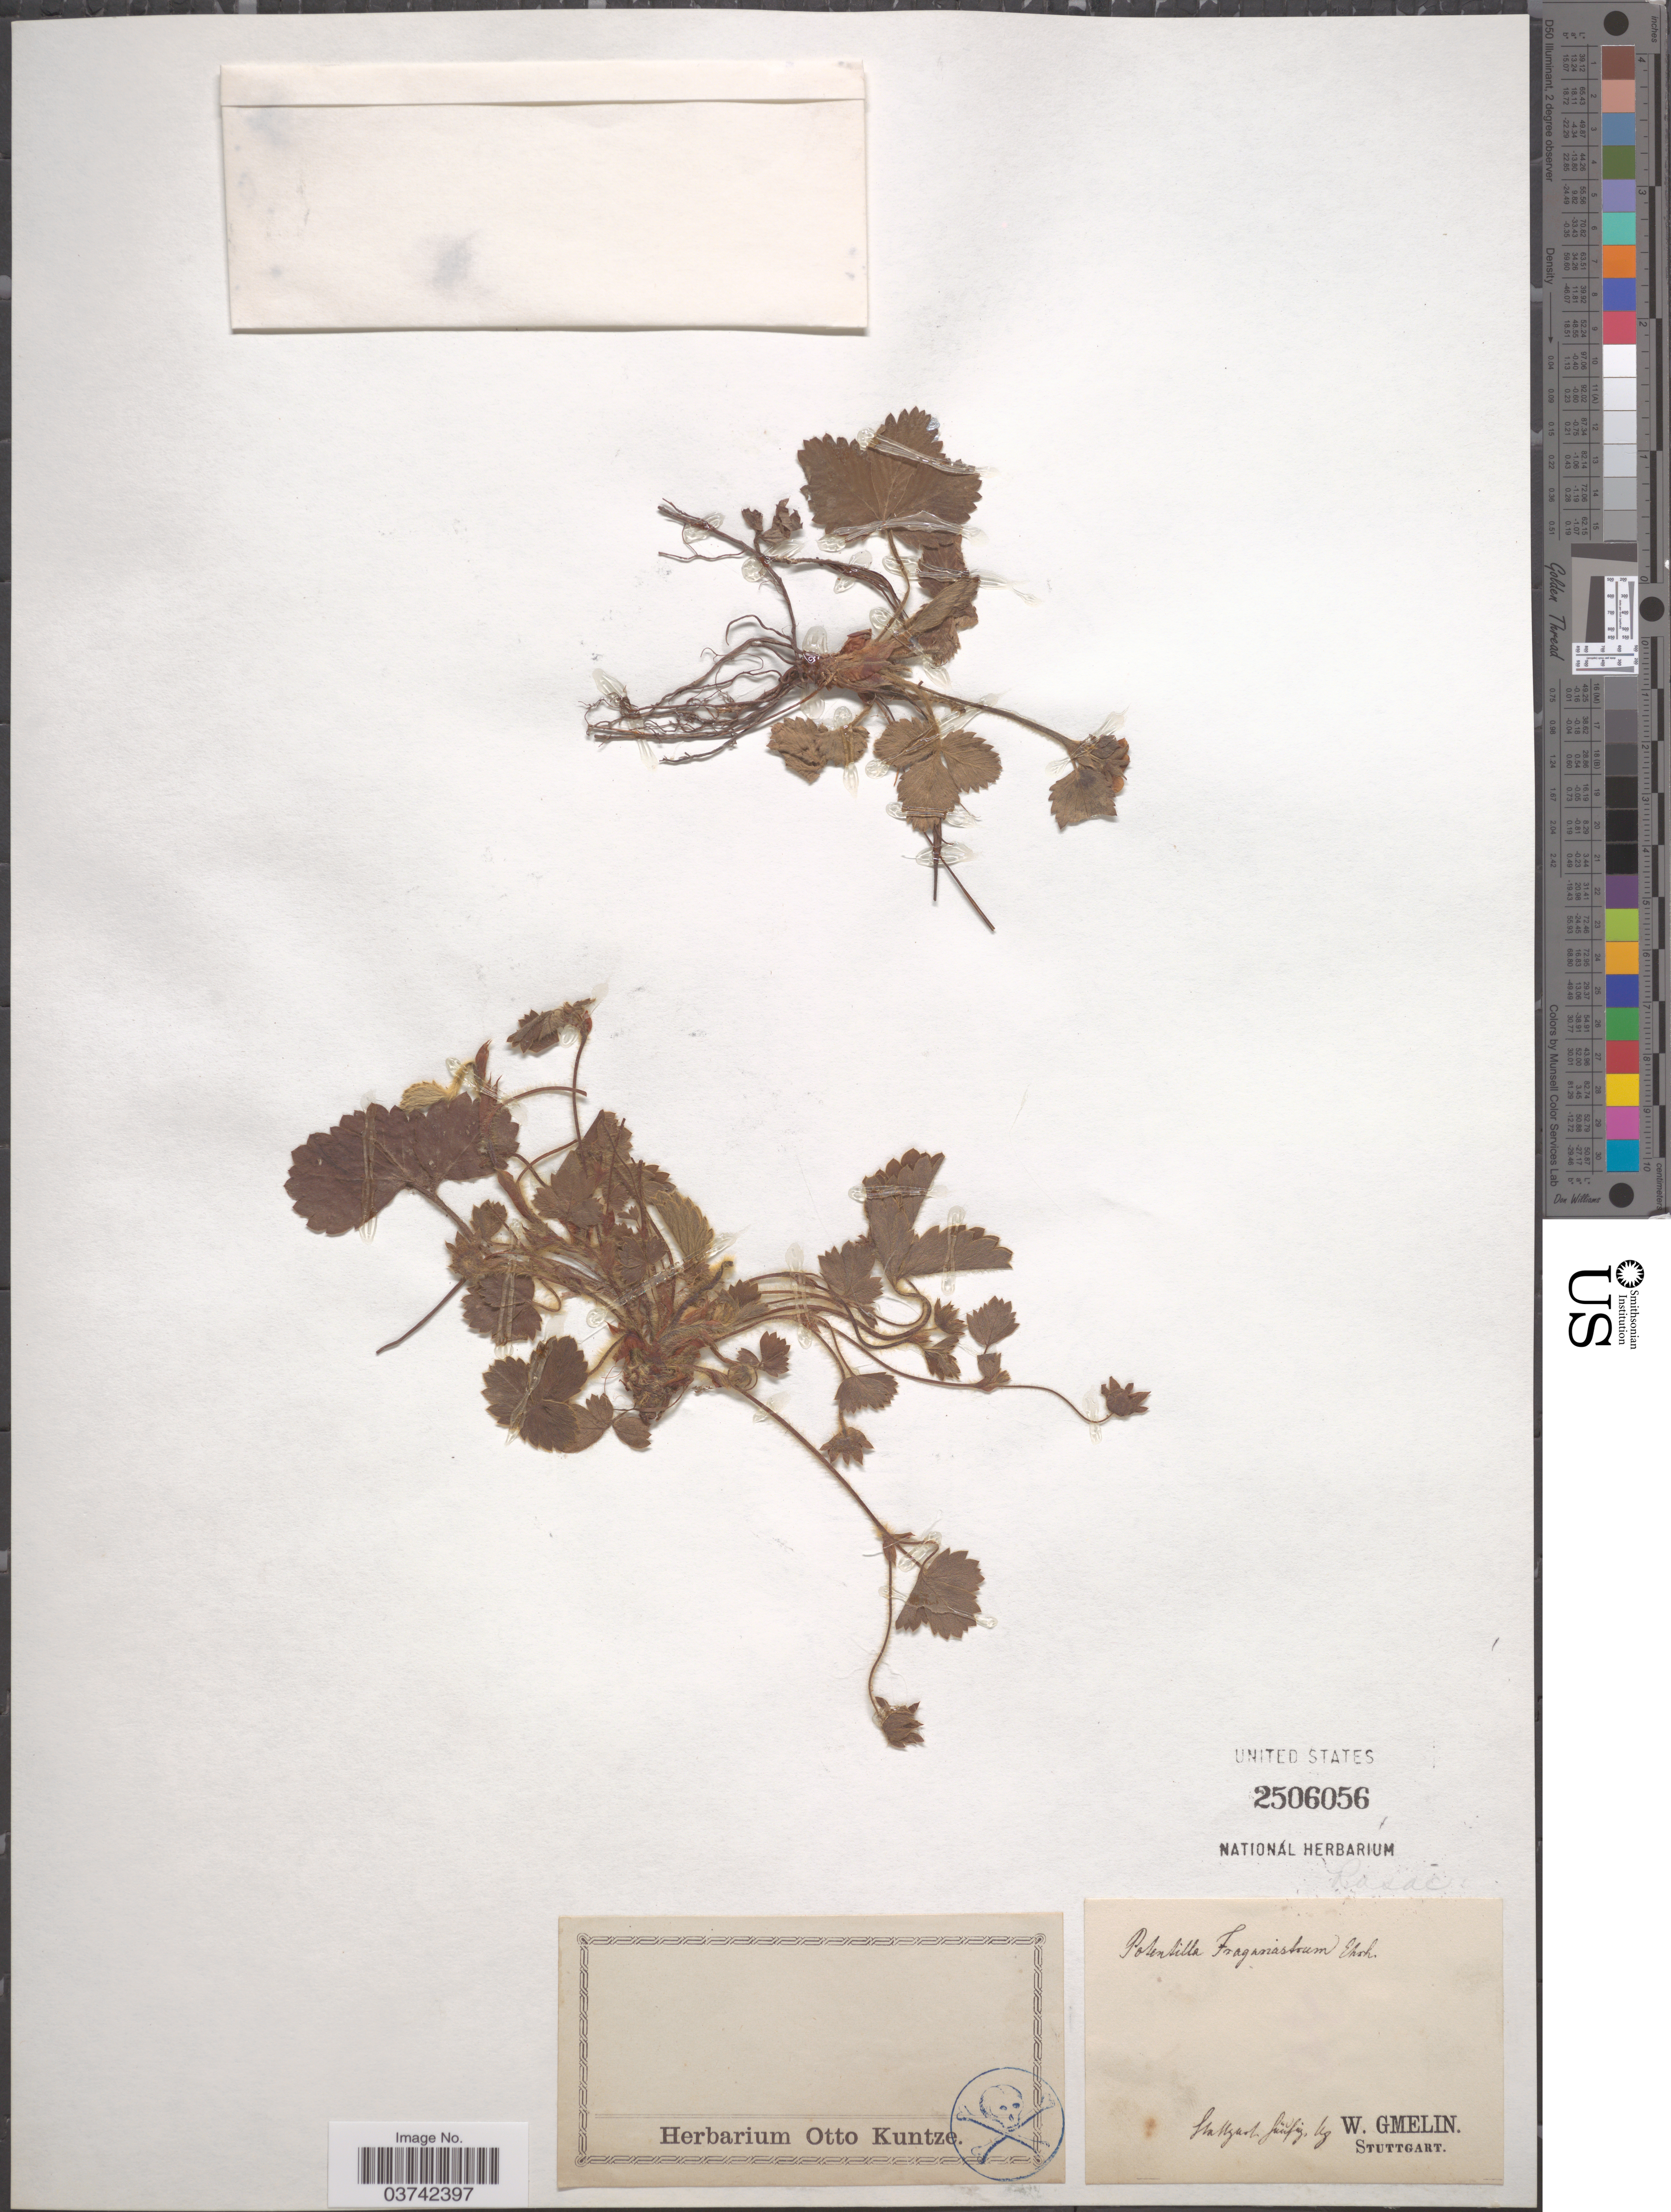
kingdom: Plantae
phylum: Tracheophyta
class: Magnoliopsida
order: Rosales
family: Rosaceae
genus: Potentilla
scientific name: Potentilla fragariastrum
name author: Ehrh. ex Pers.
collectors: W. Gmelin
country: Germany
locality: Stuttgart [illegible text].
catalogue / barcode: US 2506056